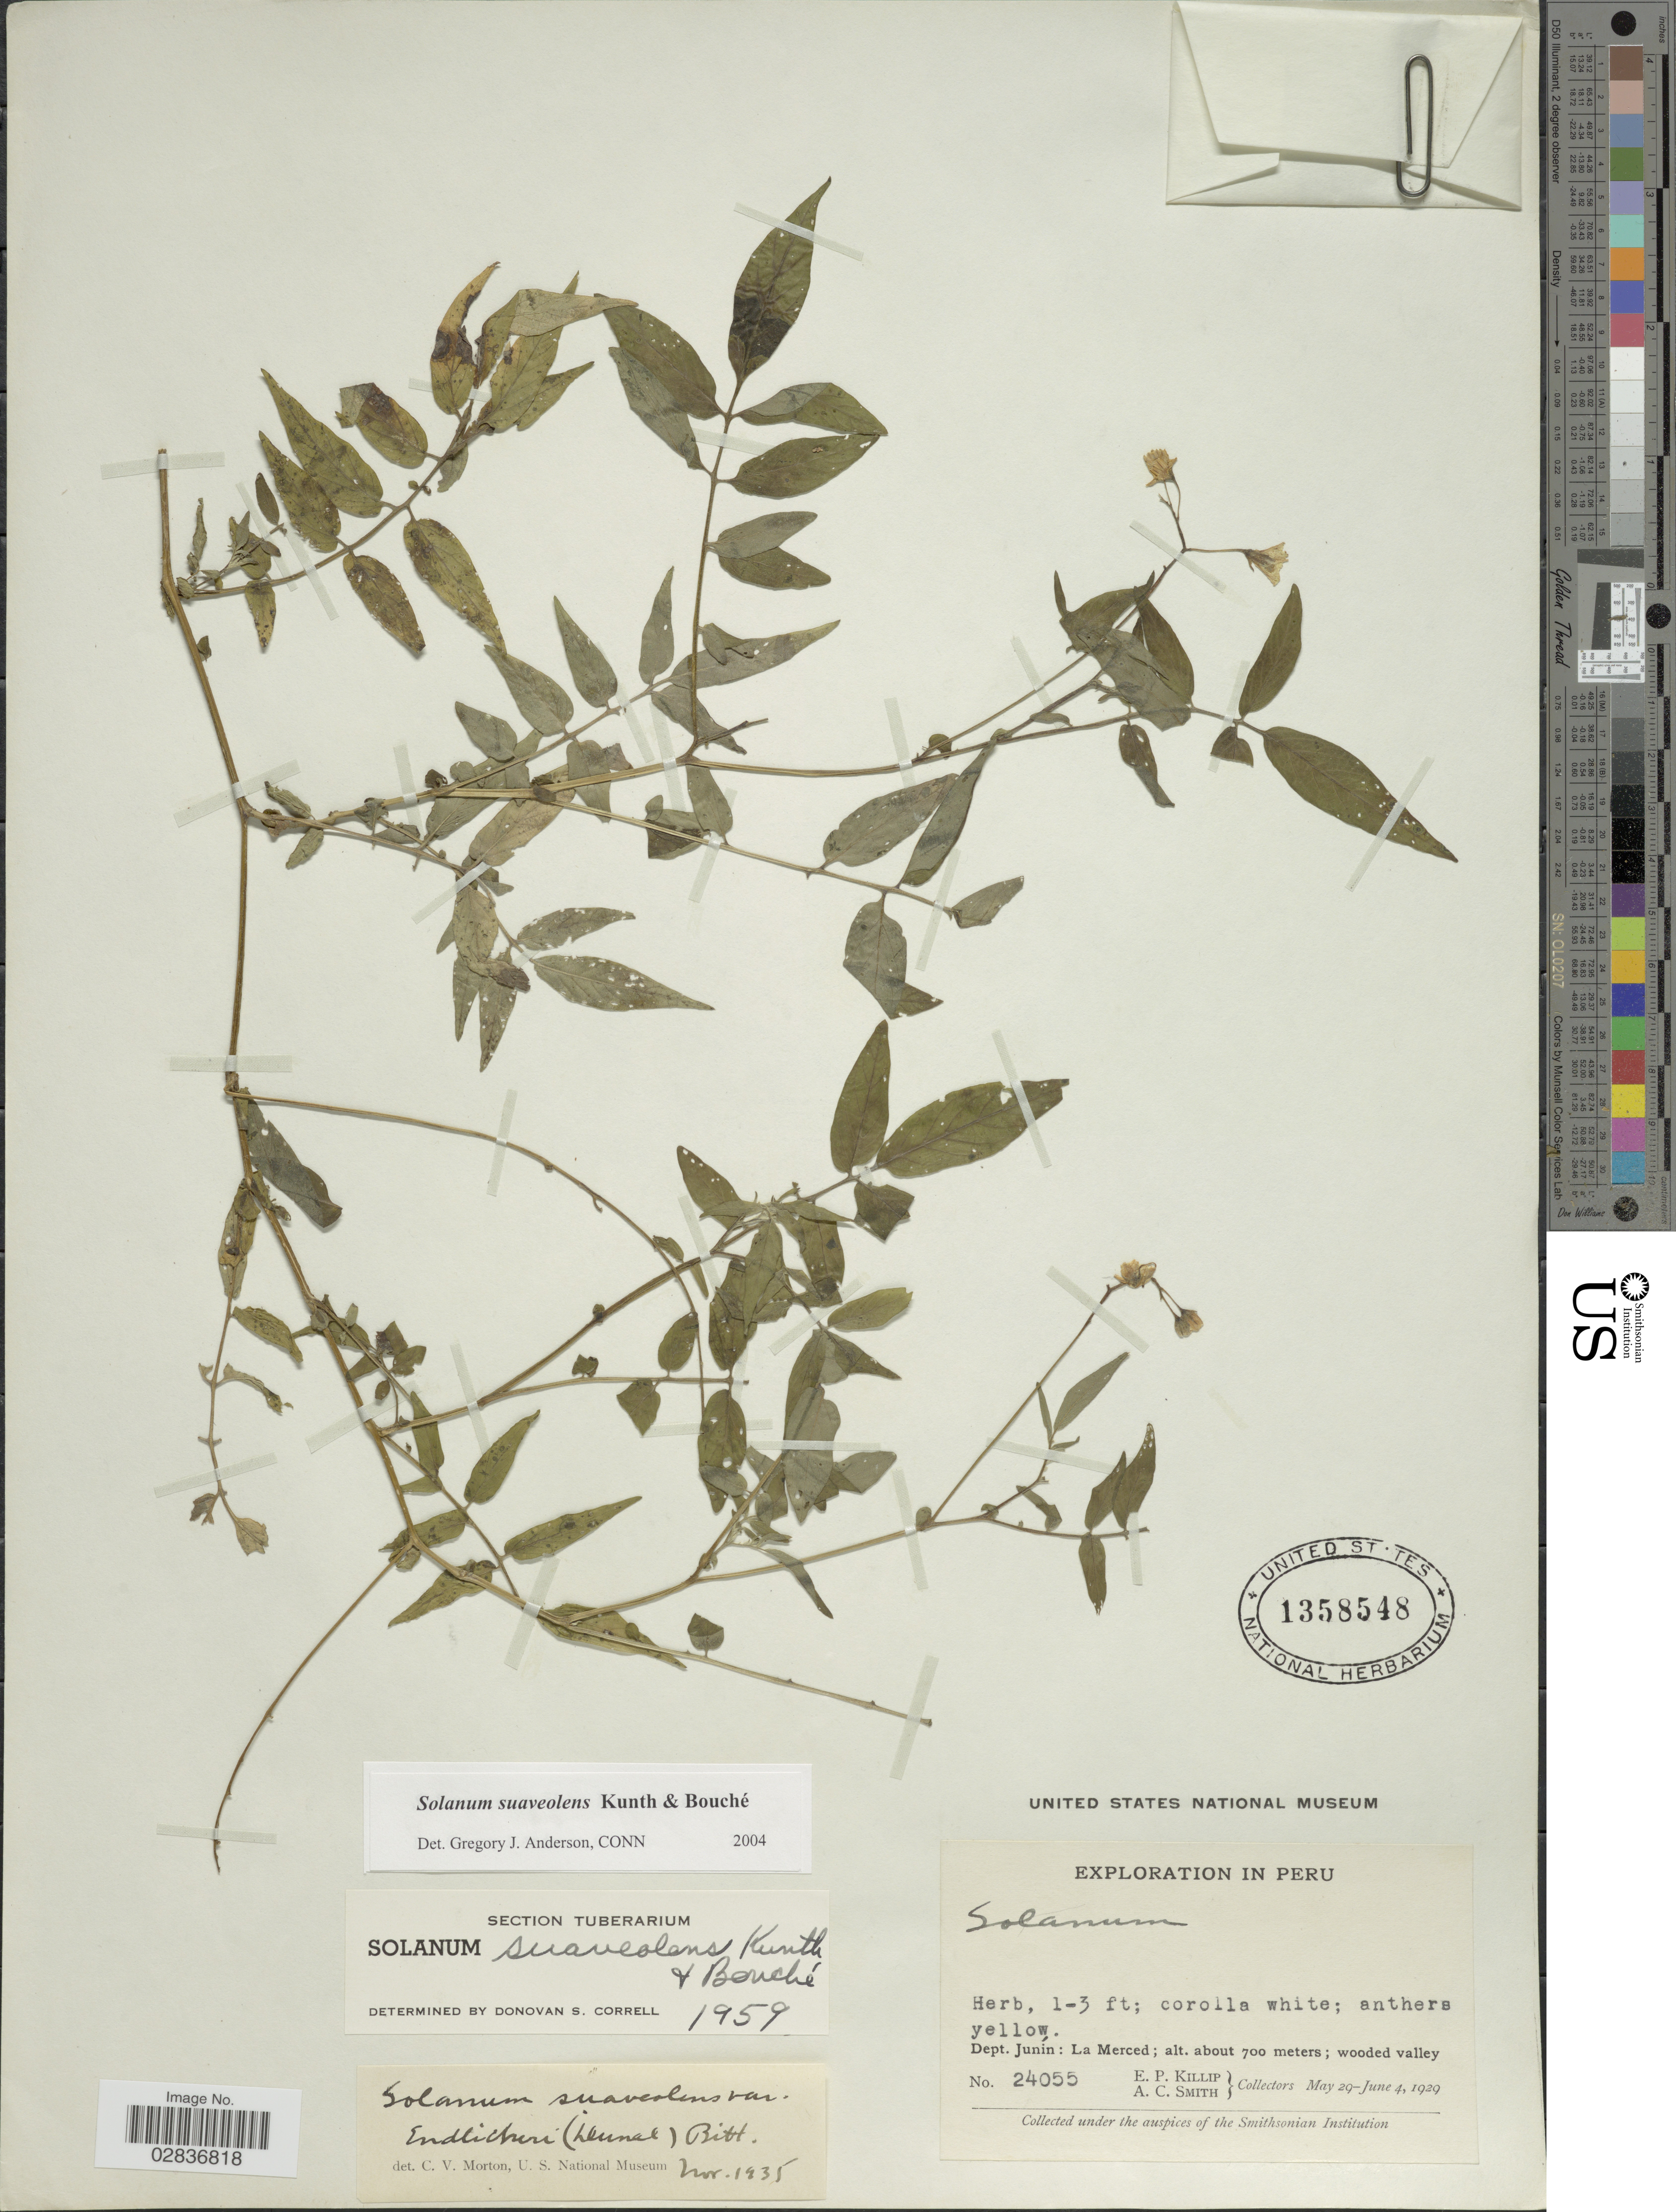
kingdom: Plantae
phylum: Tracheophyta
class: Magnoliopsida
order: Solanales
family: Solanaceae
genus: Solanum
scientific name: Solanum suaveolens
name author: Kunth & C.D. Bouché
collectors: E. P. Killip & A. C. Smith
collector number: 24055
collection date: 1929-05-29/1929-06-04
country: Peru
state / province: Junín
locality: Dept. Junín: La Merced.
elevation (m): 700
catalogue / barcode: US 1358548